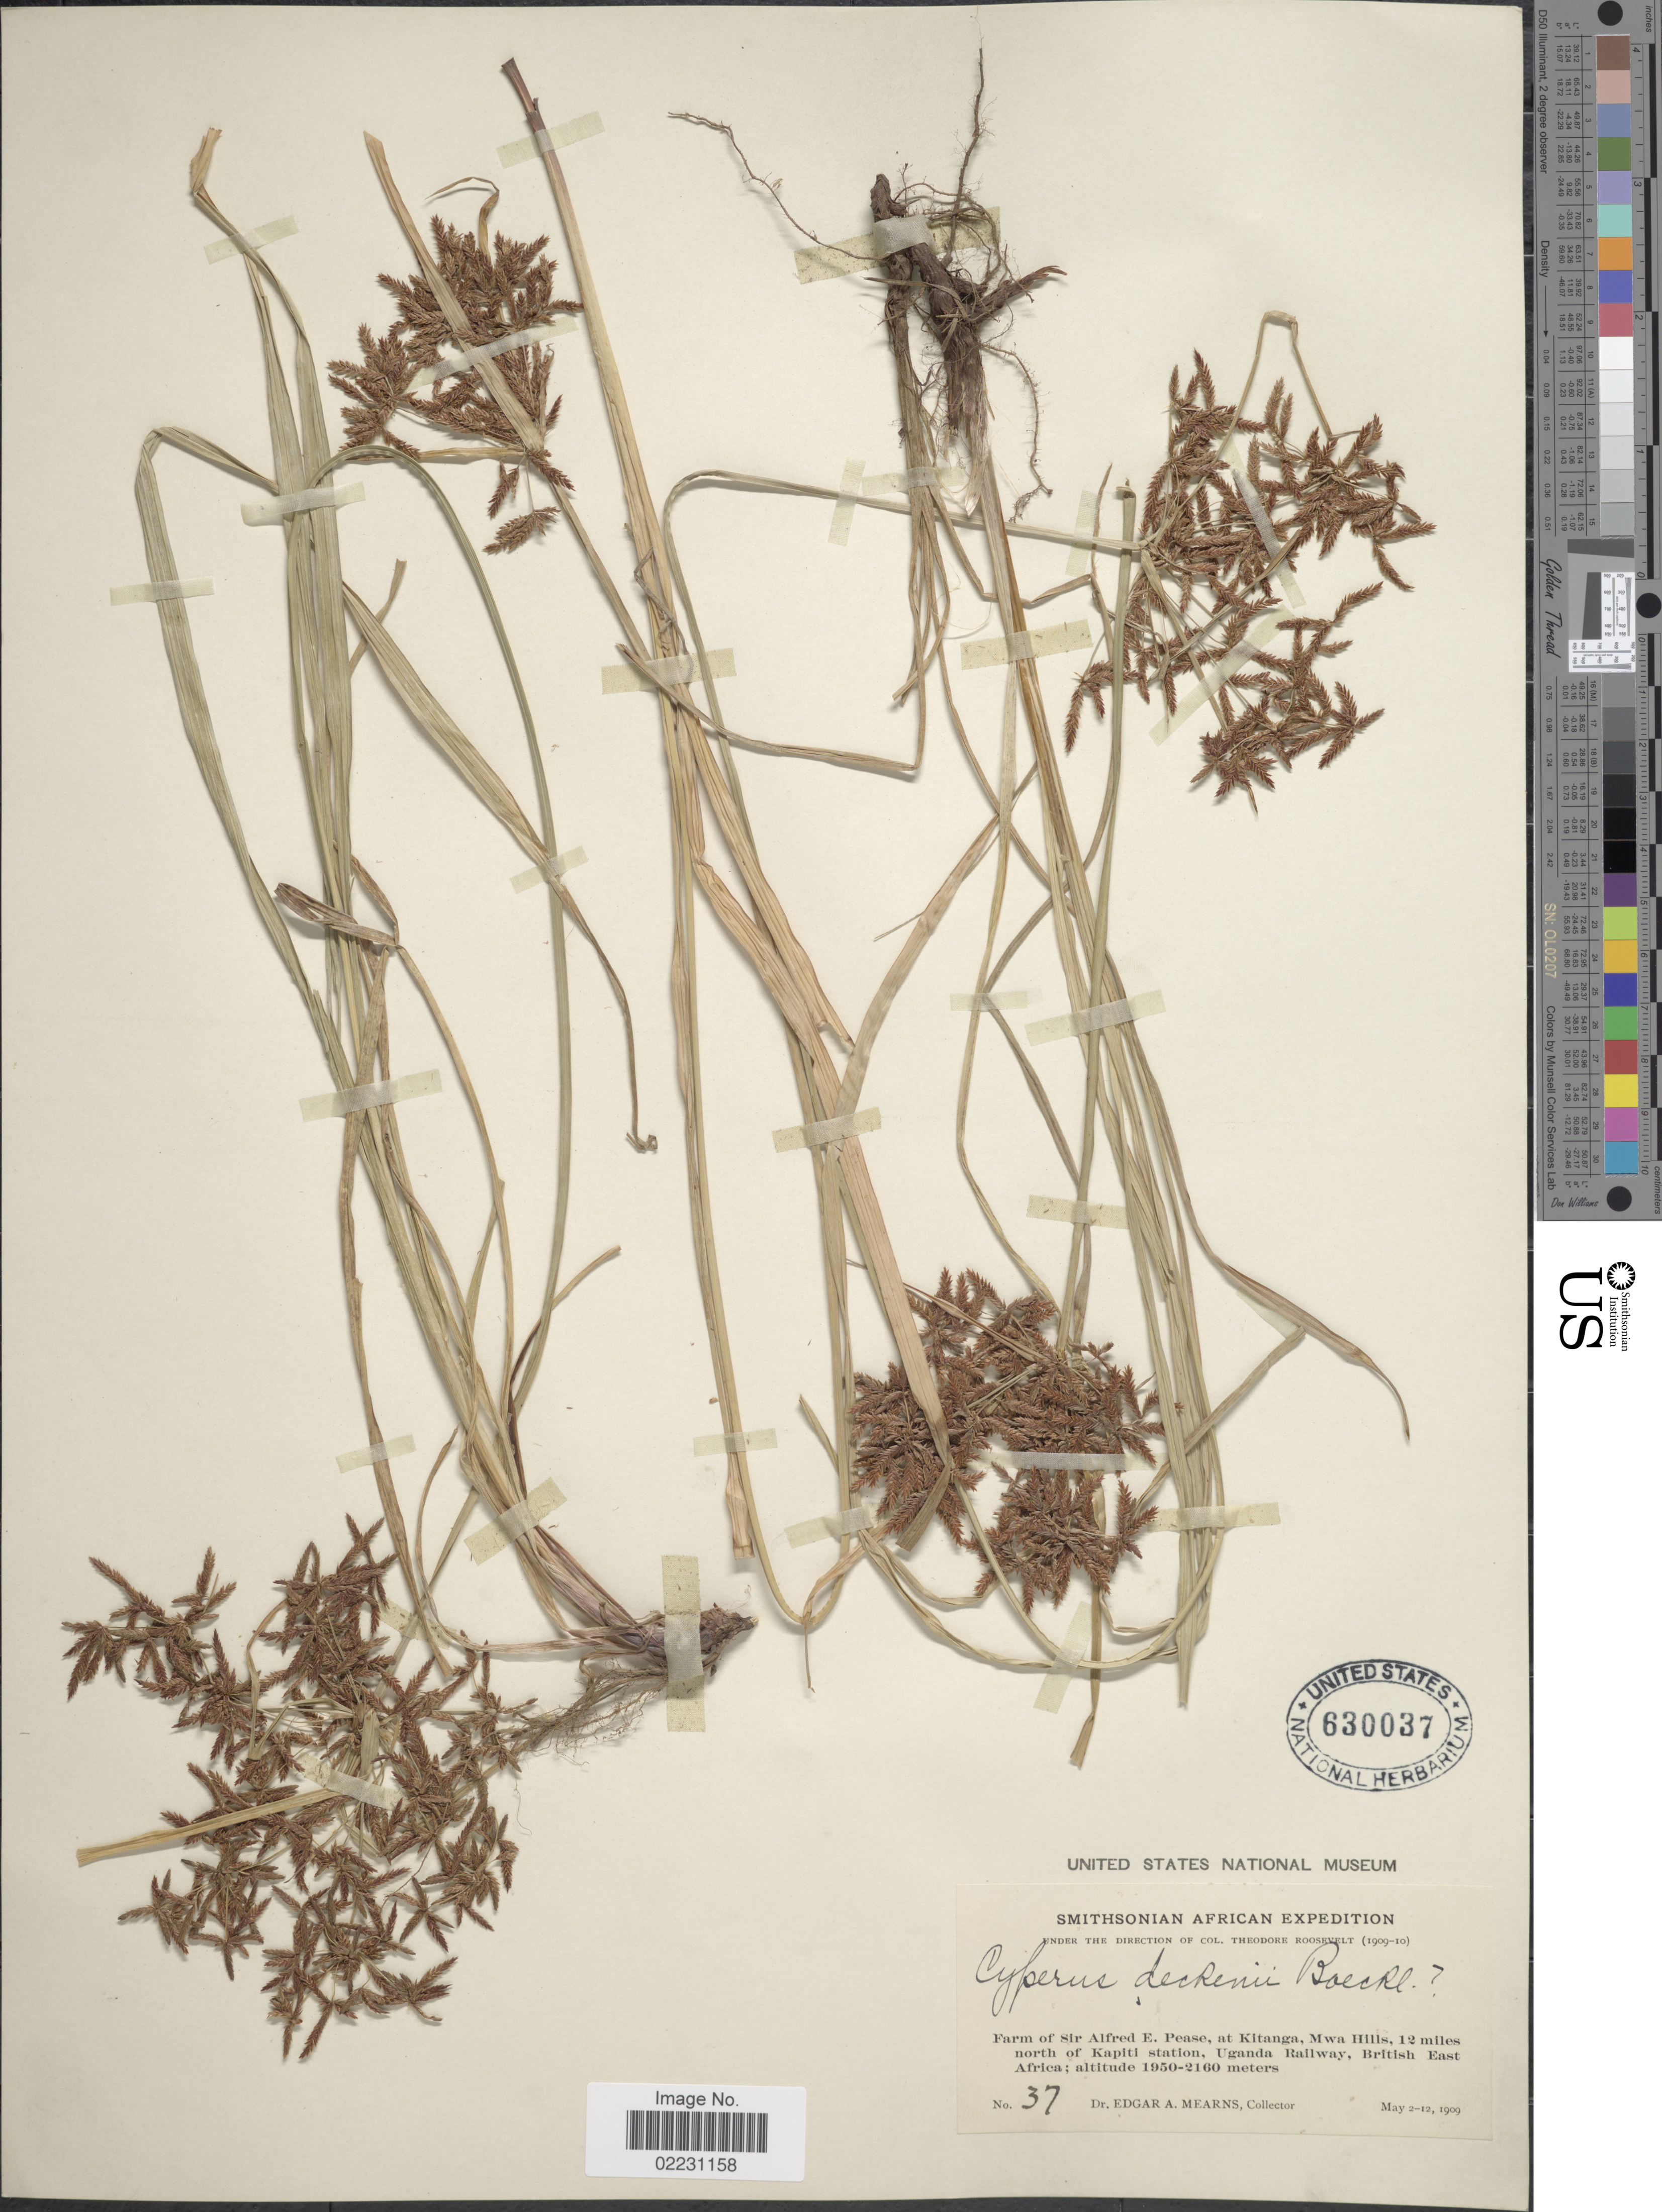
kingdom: Plantae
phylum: Tracheophyta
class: Liliopsida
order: Poales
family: Cyperaceae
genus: Cyperus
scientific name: Cyperus derreilema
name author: Steud.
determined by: Strong, Mark T., (BOT), Smithsonian Institution - National Museum of Natural History (UNITED STATES)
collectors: E. A. Mearns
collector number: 37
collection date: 1909-05-02/1909-05-12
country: Kenya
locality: African. Farm of Sir Alfred E. Pease, at Kitanga, Mwa Hills, 12 miles north of Kapiti station, Uganda Railway, British East Africa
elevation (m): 1950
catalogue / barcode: US 630037